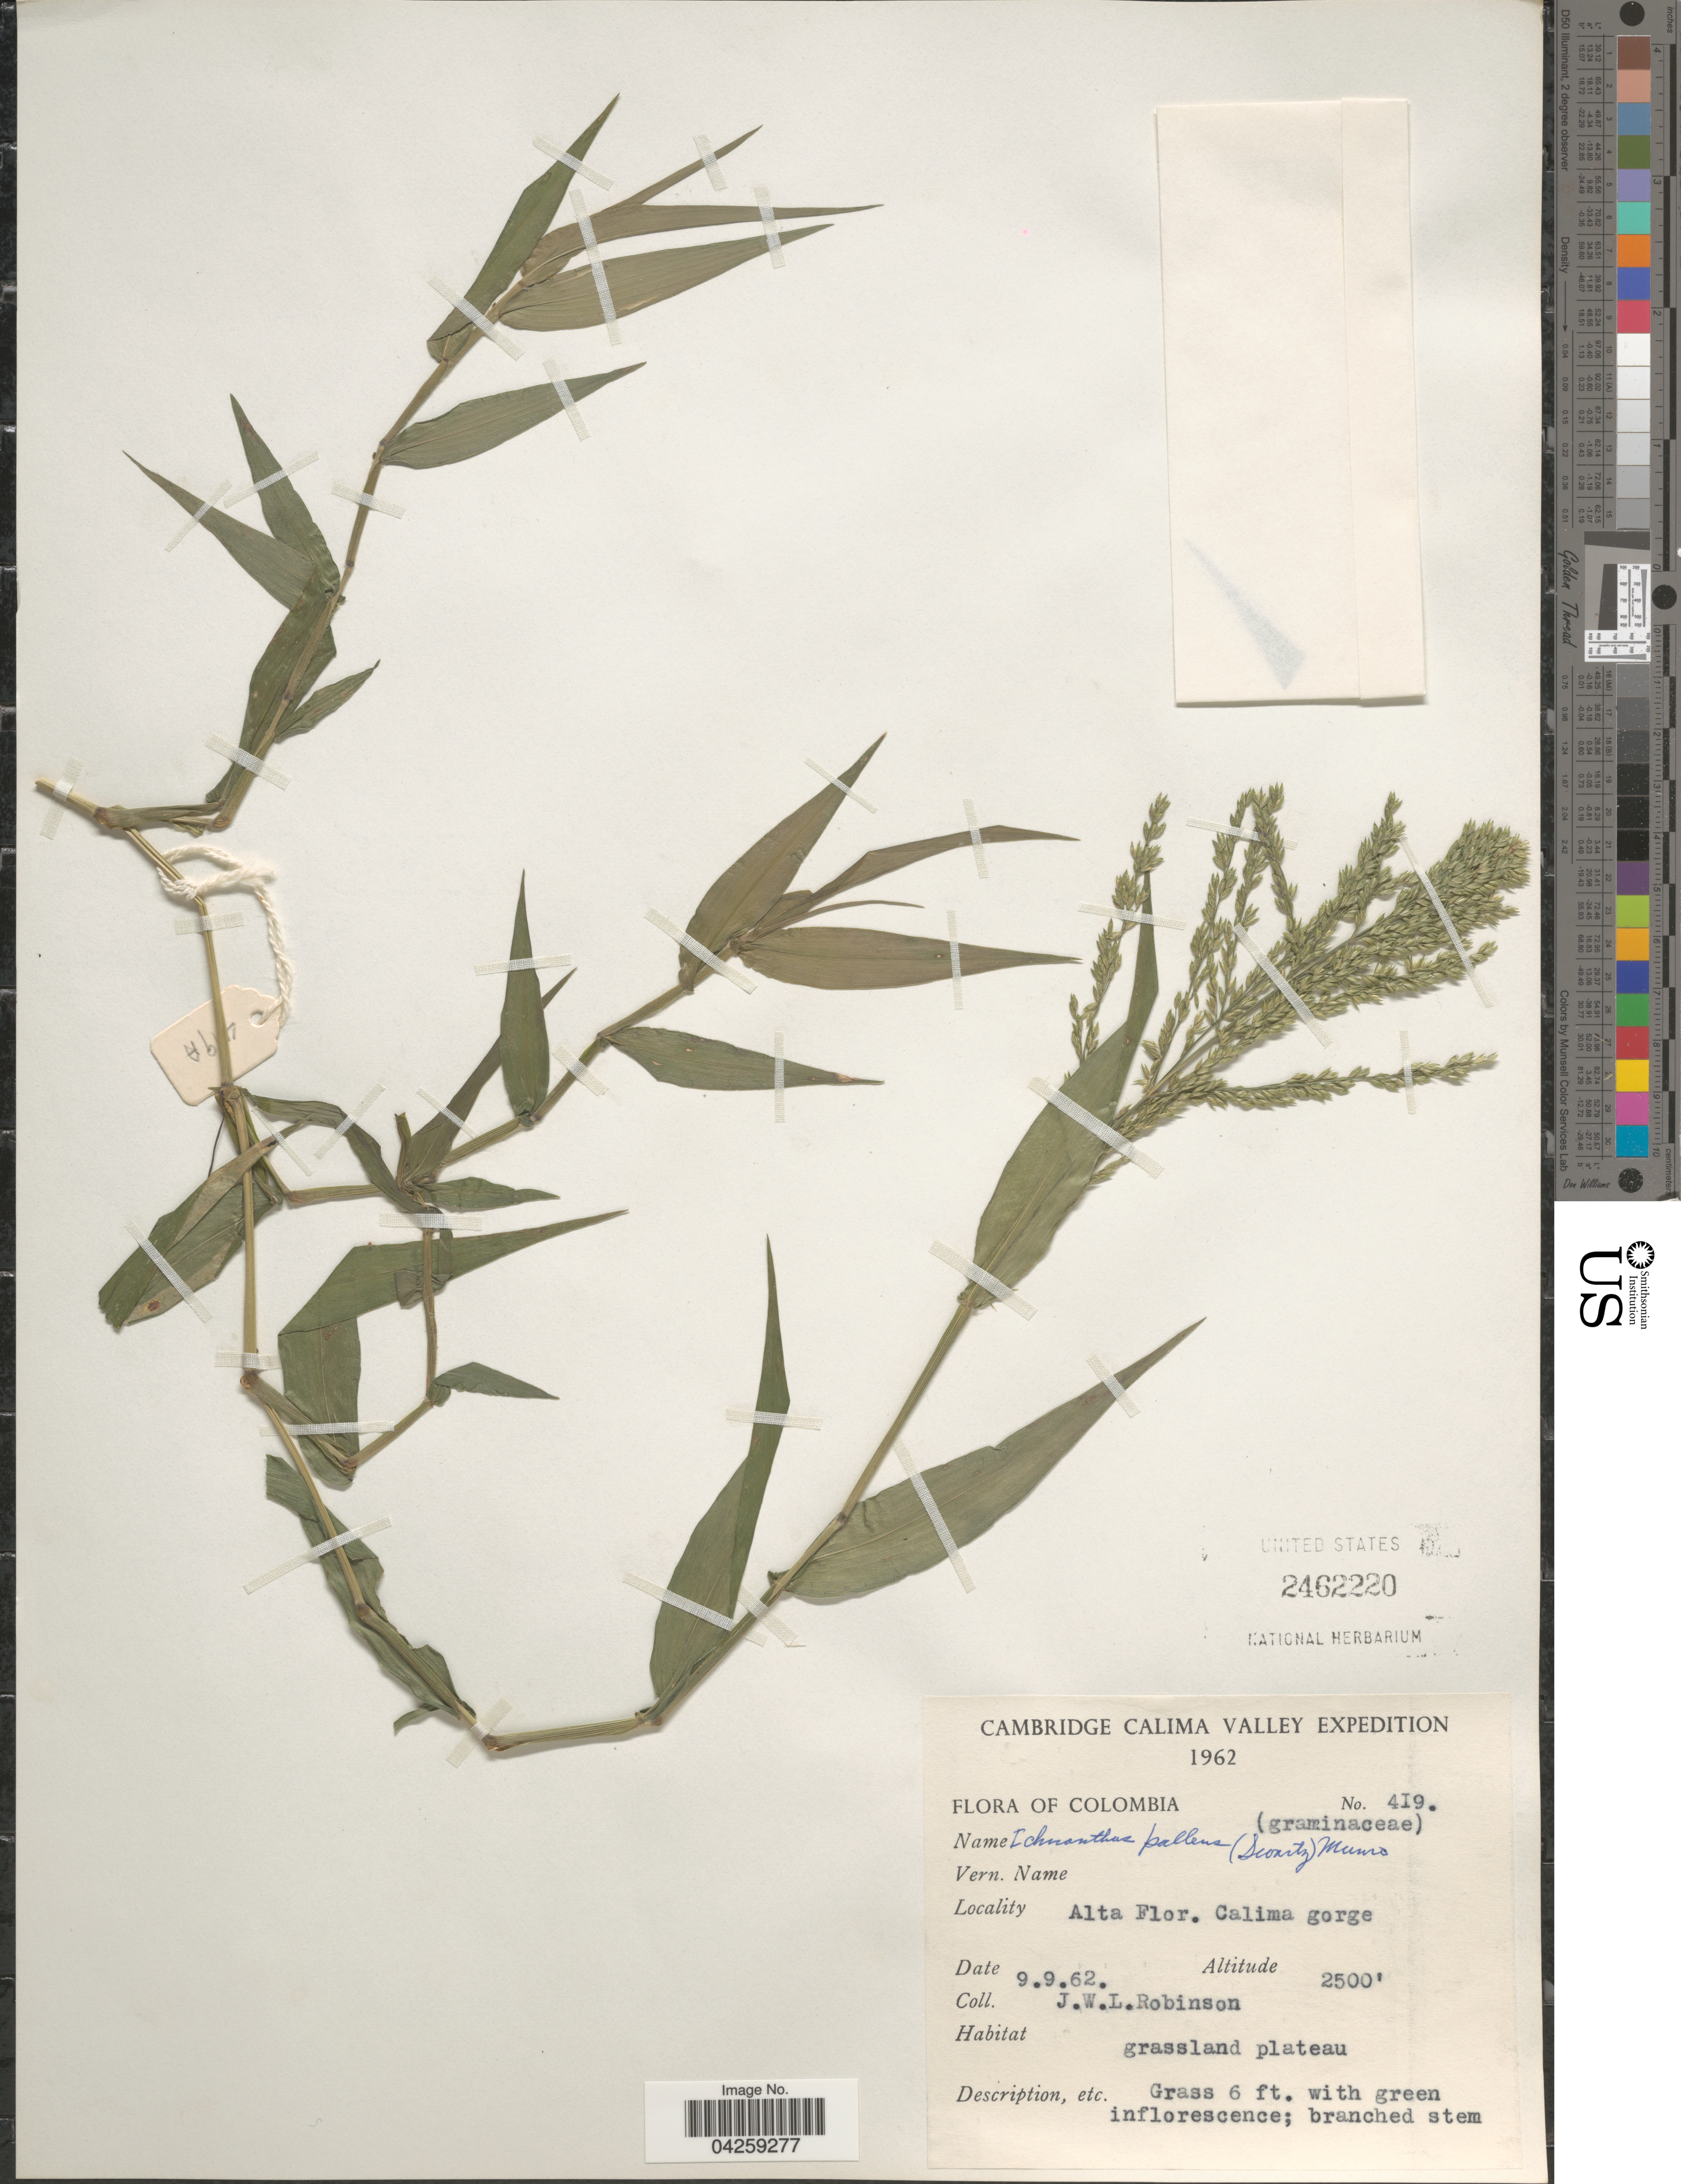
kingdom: Plantae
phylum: Tracheophyta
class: Liliopsida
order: Poales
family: Poaceae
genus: Ichnanthus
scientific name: Ichnanthus pallens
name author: (Sw.) Munro ex Benth.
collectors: J. W. Robinson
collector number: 419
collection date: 1962-09-09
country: Colombia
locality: Cambridge Calima Valley Expedition 1962. Alta Flor. Calima gorge.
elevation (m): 762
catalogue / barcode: US 2462220